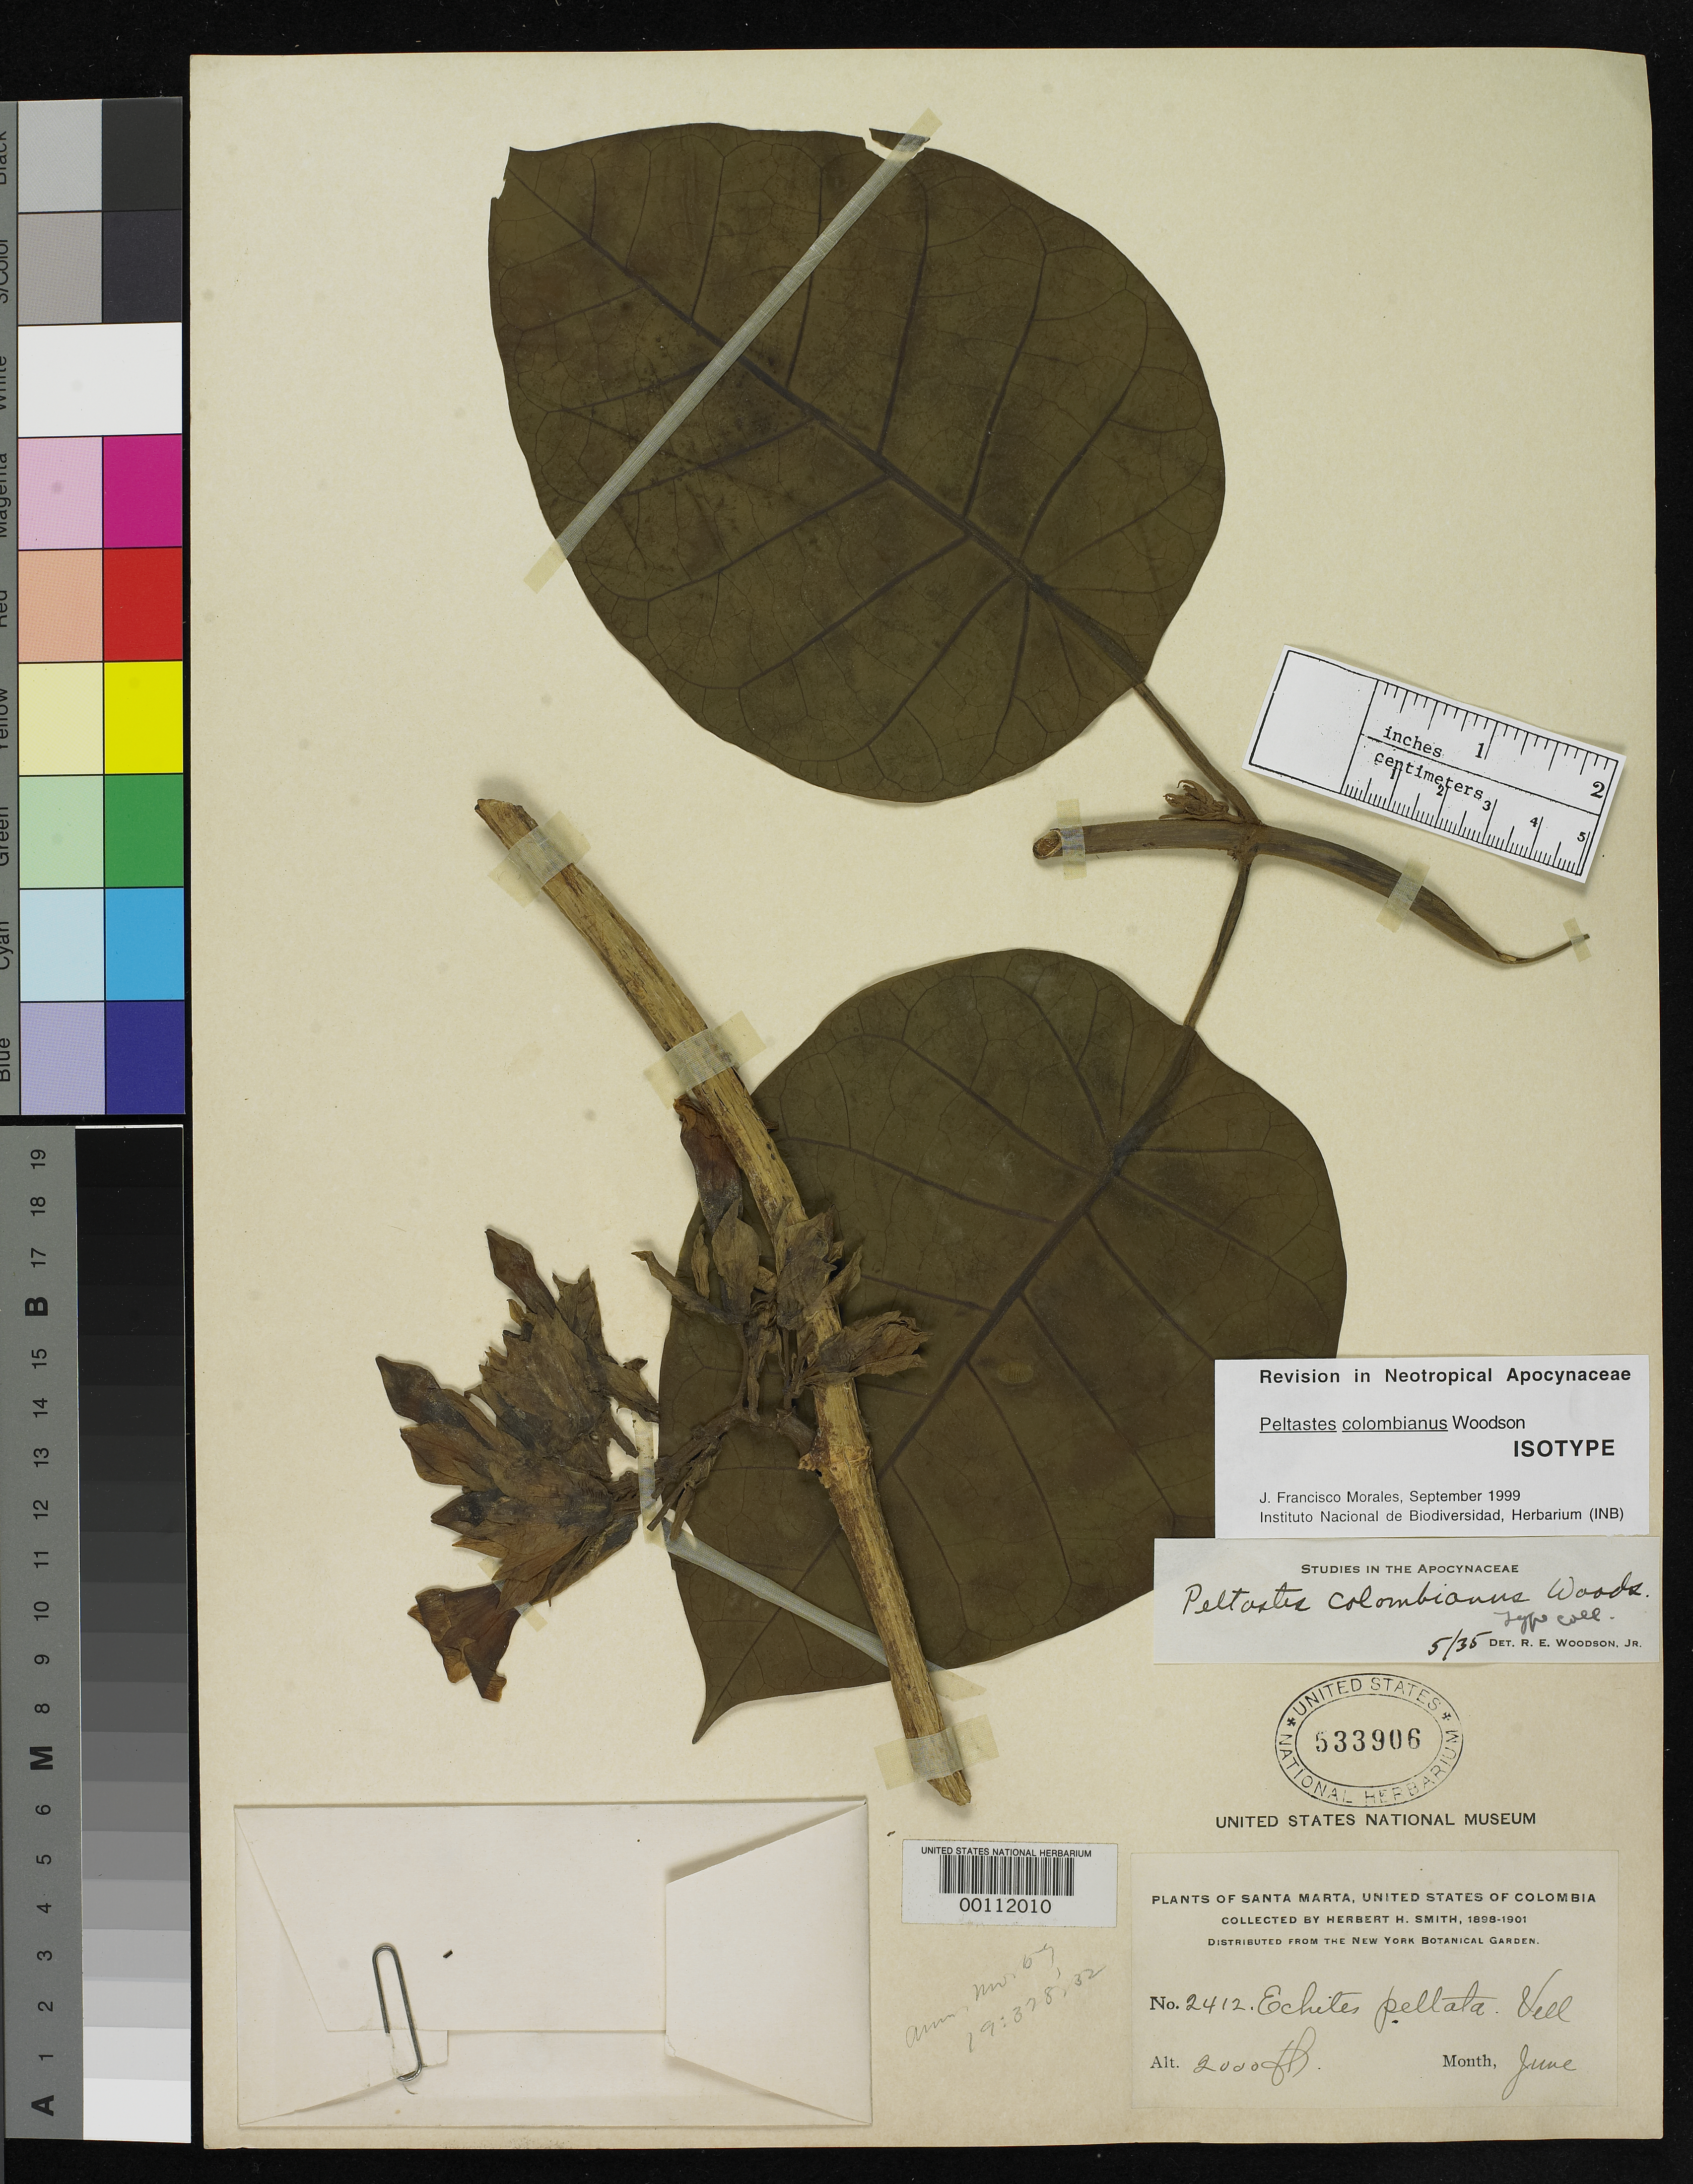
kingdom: Plantae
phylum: Tracheophyta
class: Magnoliopsida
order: Gentianales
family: Apocynaceae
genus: Peltastes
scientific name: Peltastes colombianus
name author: Woodson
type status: Isotype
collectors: Herbert H. Smith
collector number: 2412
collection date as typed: Jun 1898 to -- Jun 1901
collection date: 1898-06/1901-06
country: Colombia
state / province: Magdalena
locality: Santa Marta.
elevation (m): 610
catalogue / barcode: US 533906